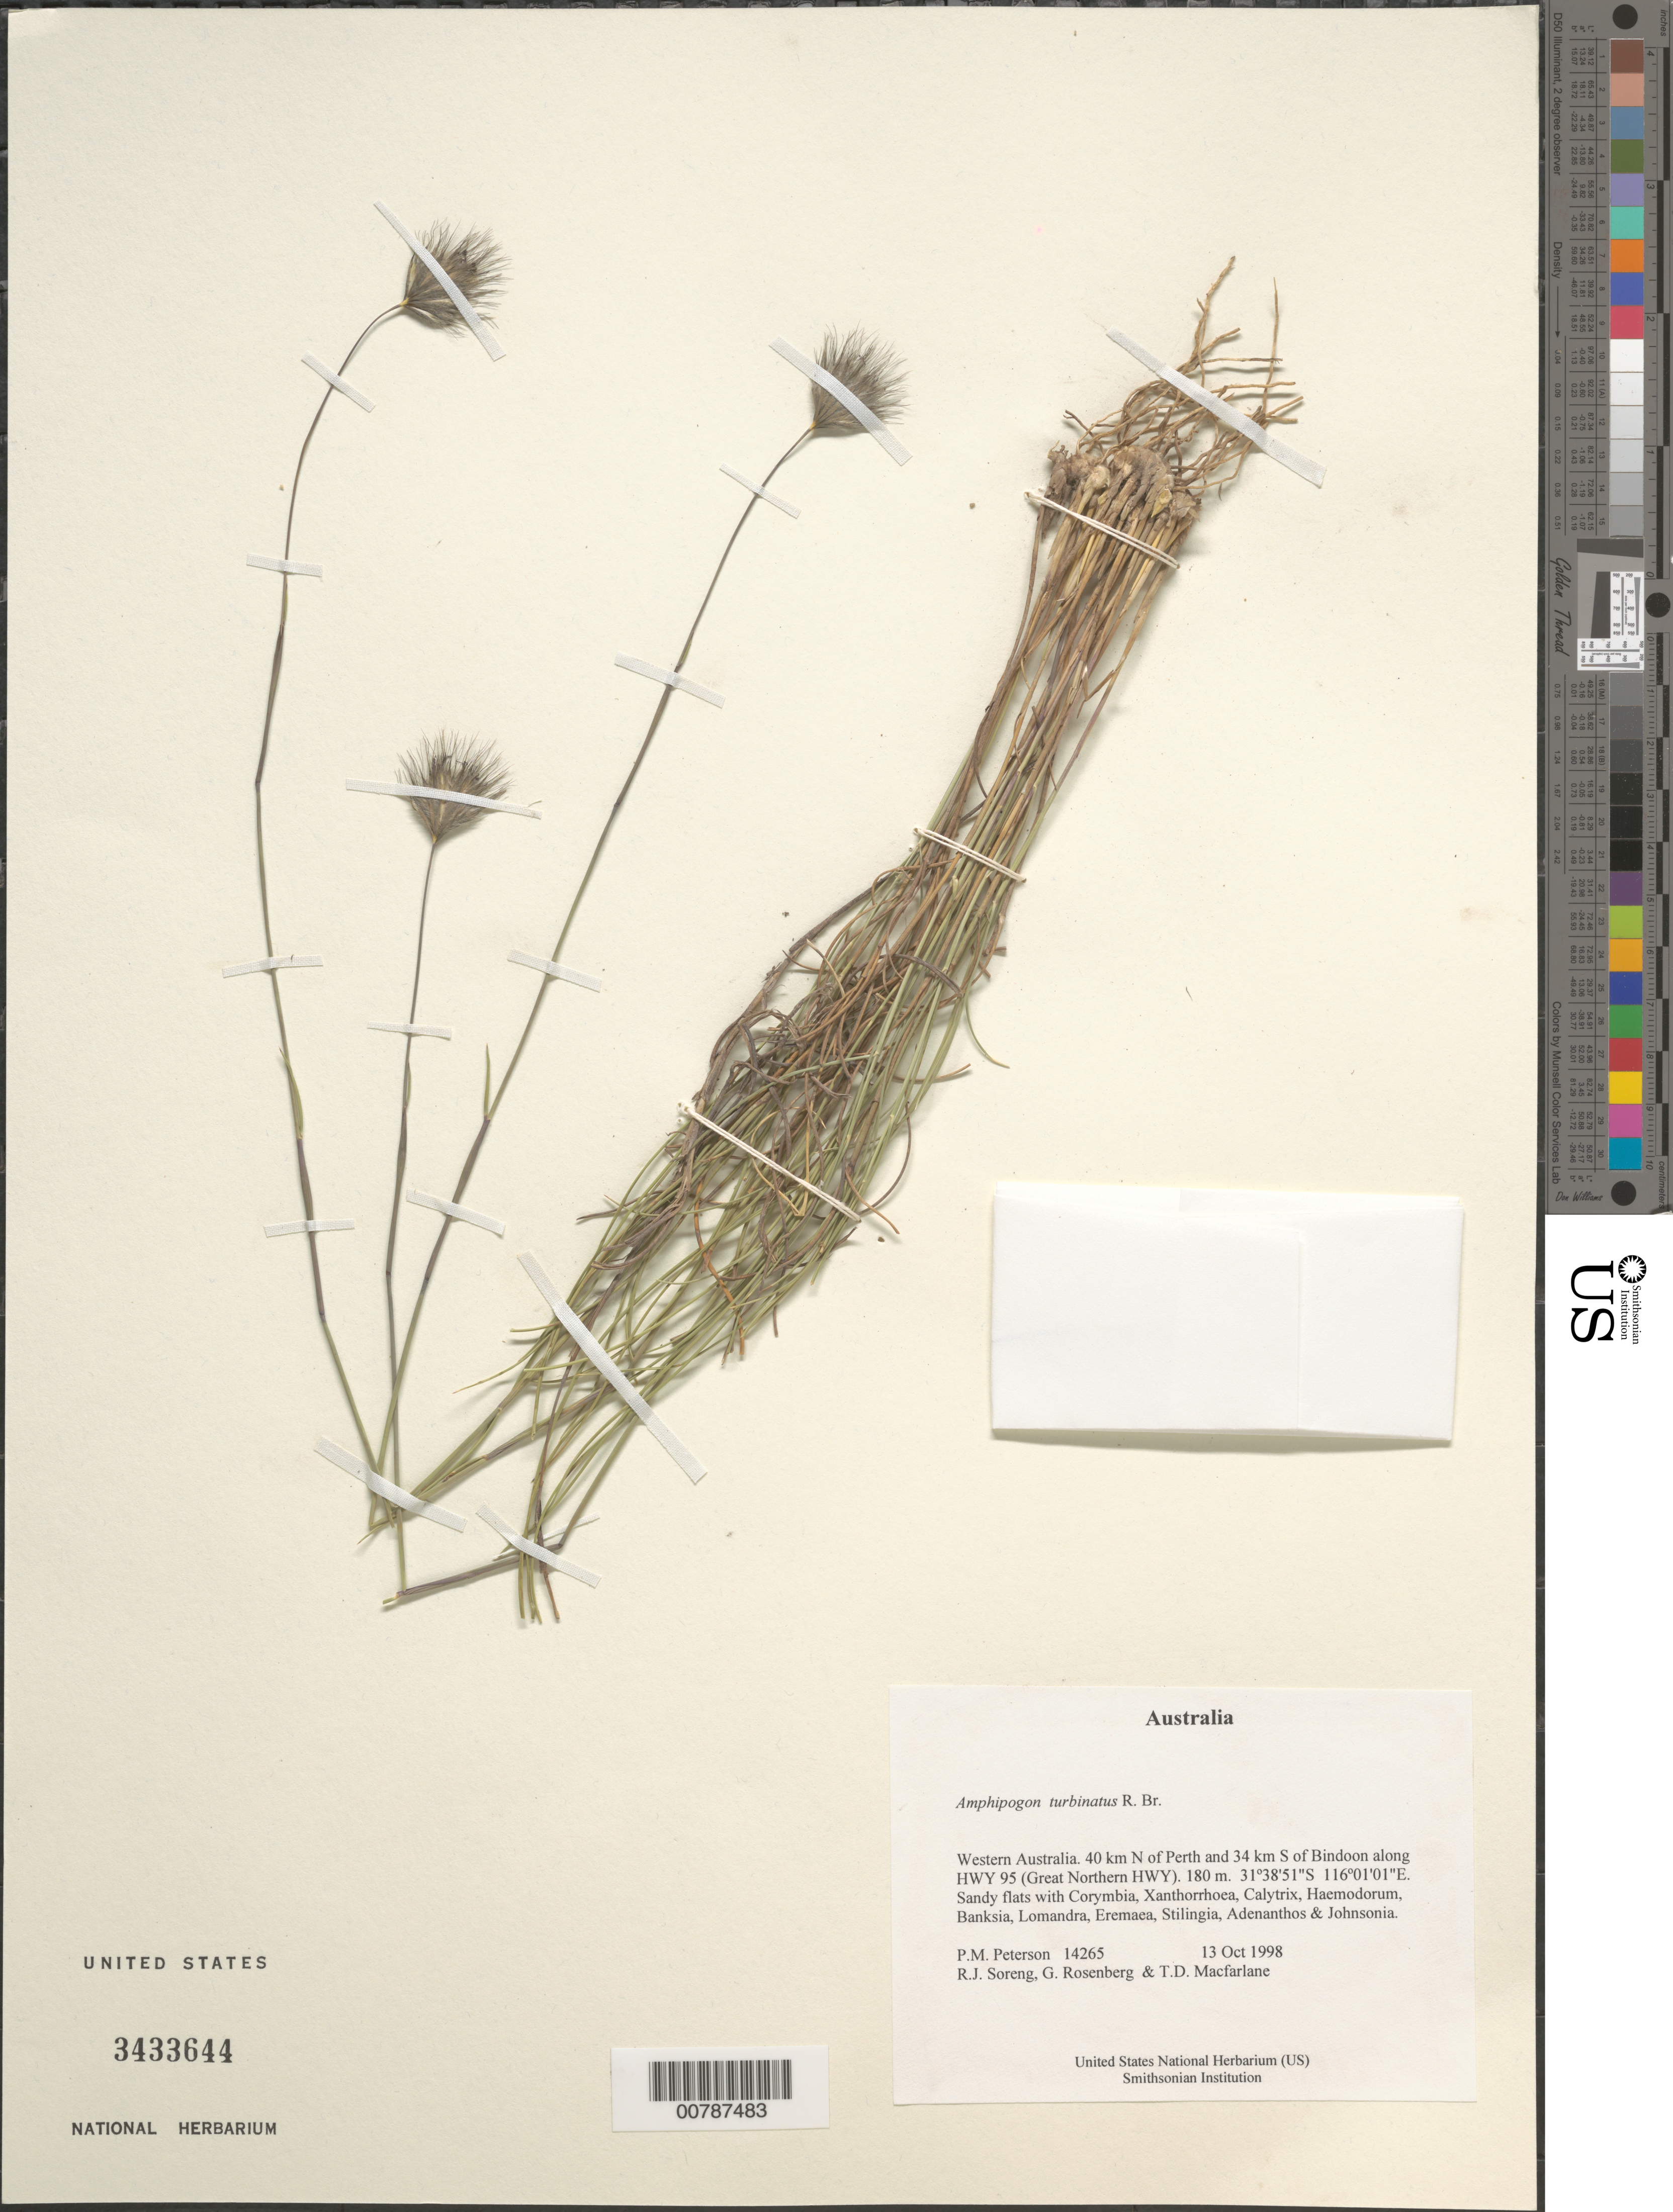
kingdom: Plantae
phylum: Tracheophyta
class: Liliopsida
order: Poales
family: Poaceae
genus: Amphipogon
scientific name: Amphipogon turbinatus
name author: R. Br.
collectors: P. M. Peterson, R. J. Soreng, G. Rosenberg & T. Macfarlane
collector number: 14265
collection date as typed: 13 Oct 1998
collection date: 1998-10-13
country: Australia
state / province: Western Australia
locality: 40 km N of Perth and 34 km S of Bindoon along HWY 95 (Great Northern HWY).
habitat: Sandy flats with Corymbia, Xanthorrhoea, Calytrix, Haemodorum, Banksia, Lomandra, Eremaea, Stilingia, Adenanthos & Johnsonia.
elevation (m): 180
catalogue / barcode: US 3433644